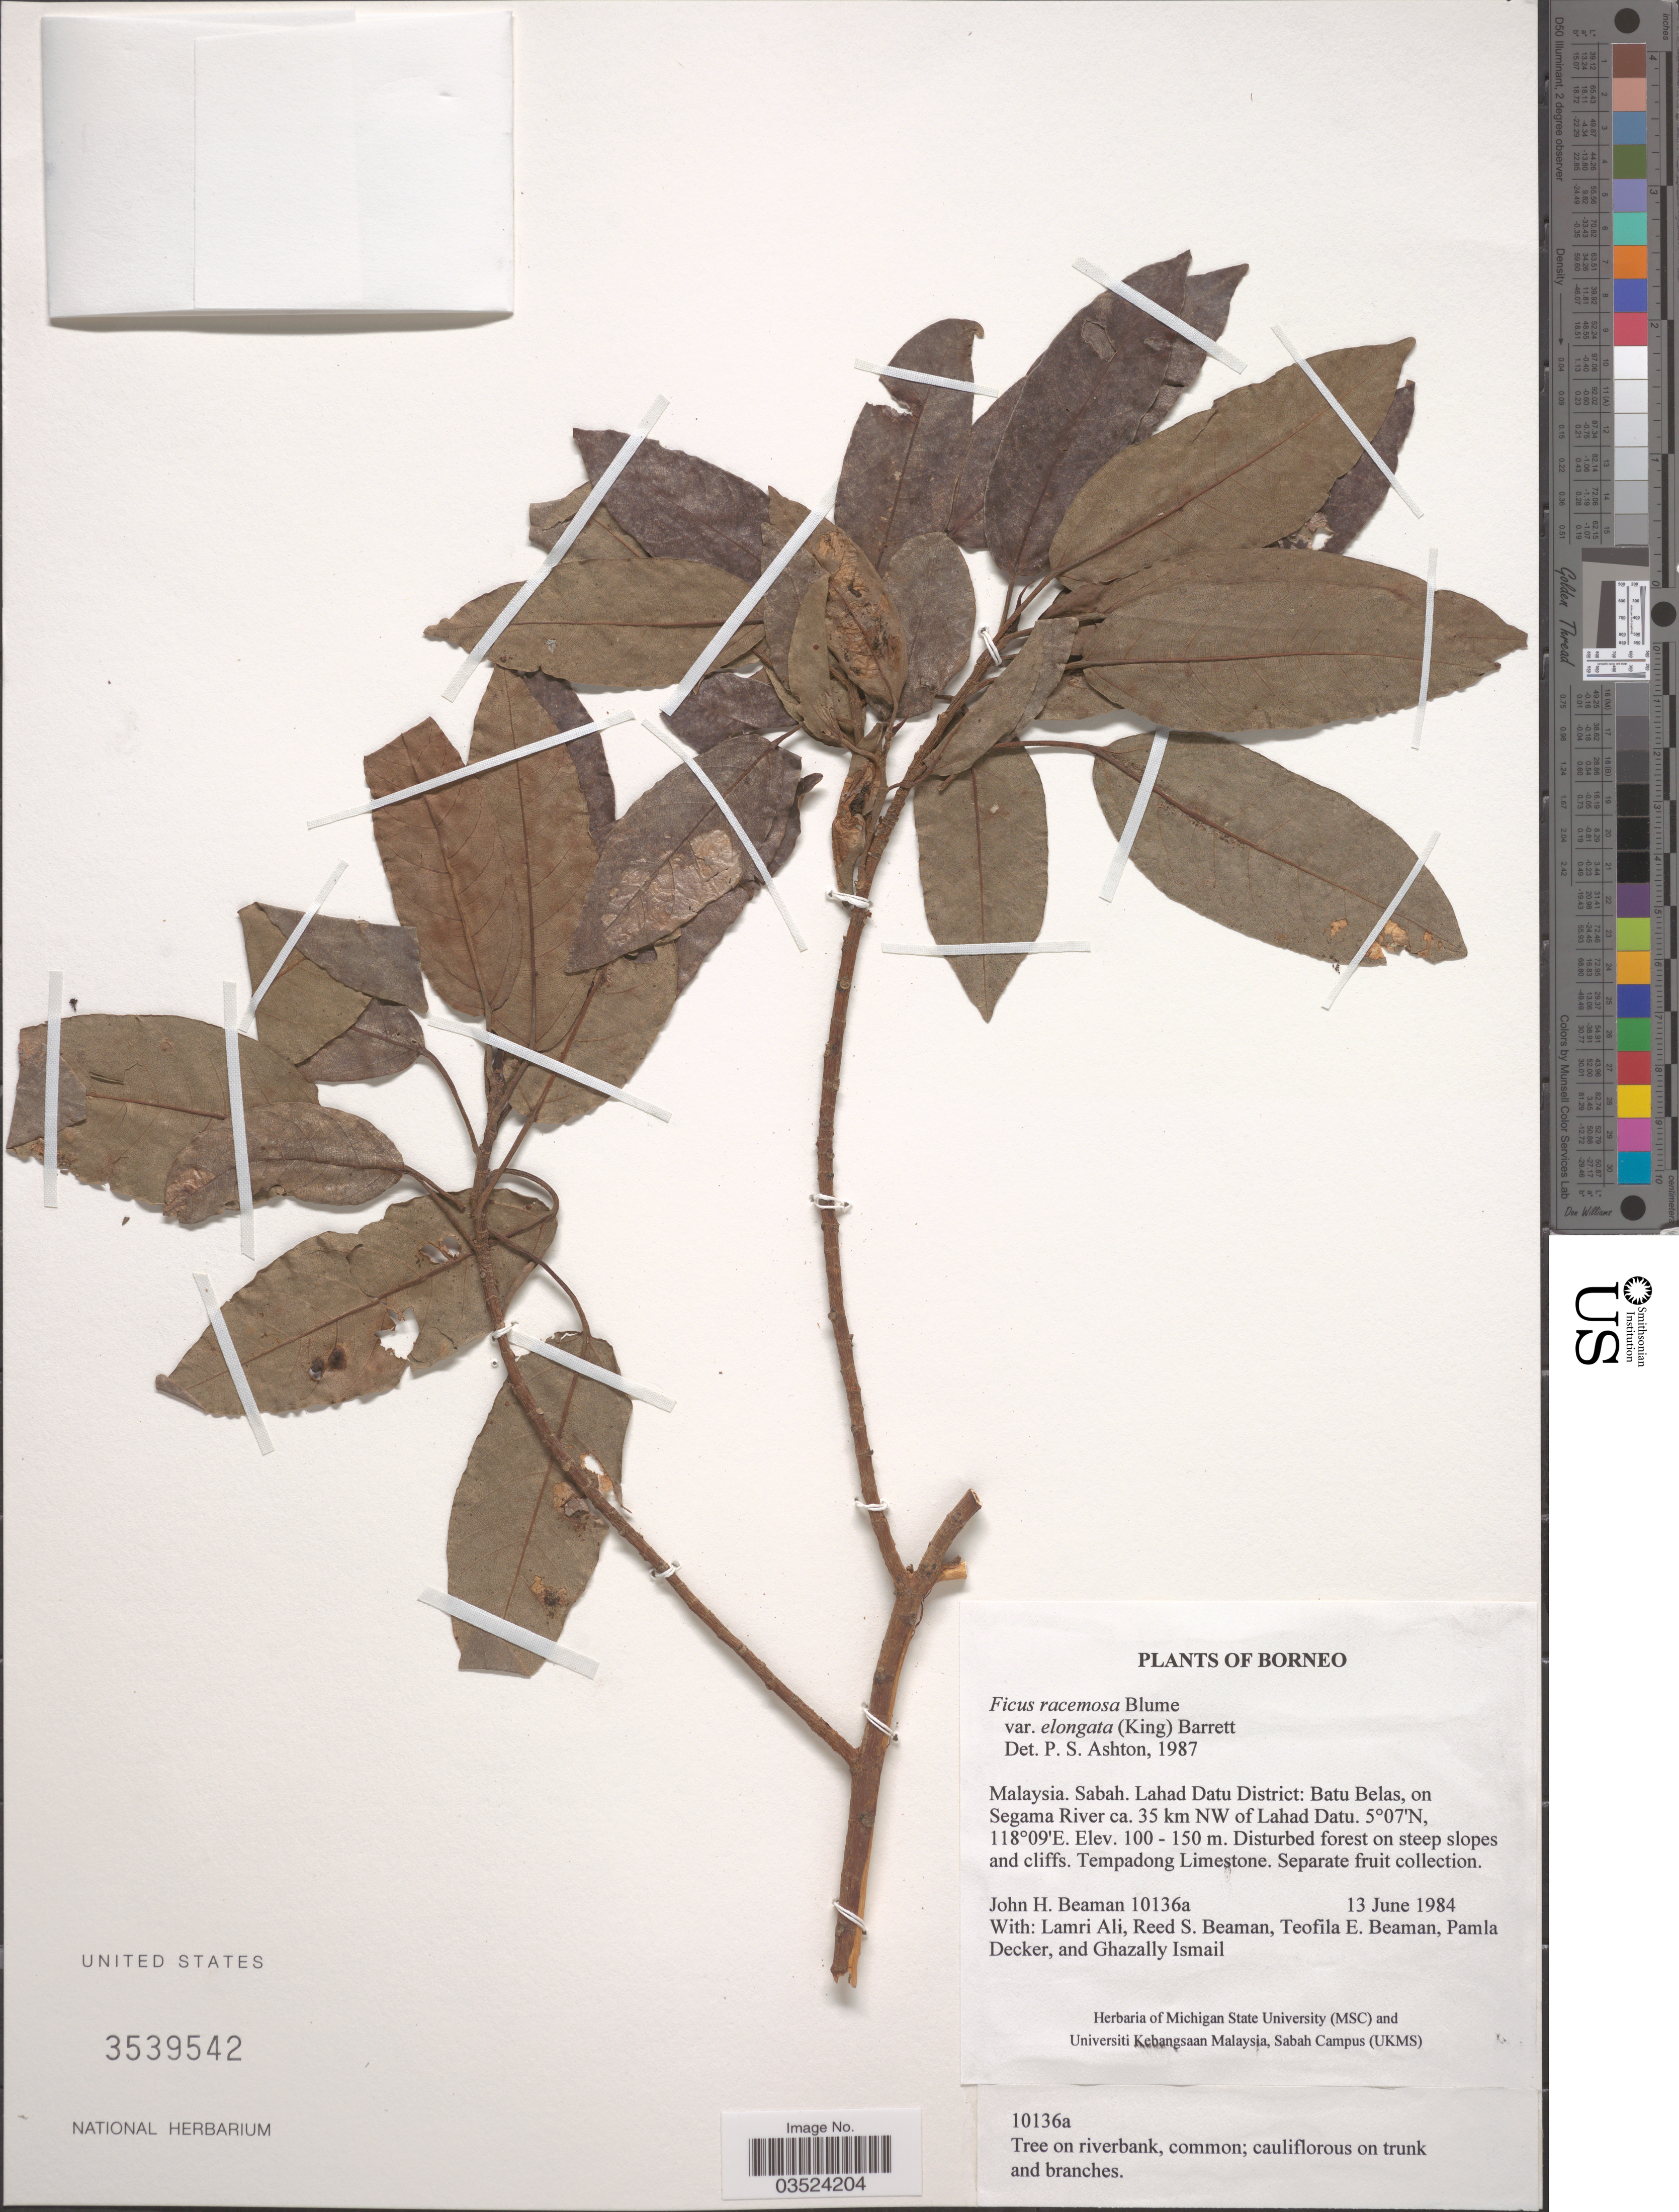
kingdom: Plantae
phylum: Tracheophyta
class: Magnoliopsida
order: Rosales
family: Moraceae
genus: Ficus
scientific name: Ficus racemosa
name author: L.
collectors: J. H. Beaman, L. Ali, R. S. Beaman, T. E. Beaman & et al.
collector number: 10136a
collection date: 1984-06-13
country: Malaysia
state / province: Sabah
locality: Borneo. Lahad Datu District: Batu Belas on Segama River ca. 35 km NW of Lahad Datu.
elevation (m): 100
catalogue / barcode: US 3539542